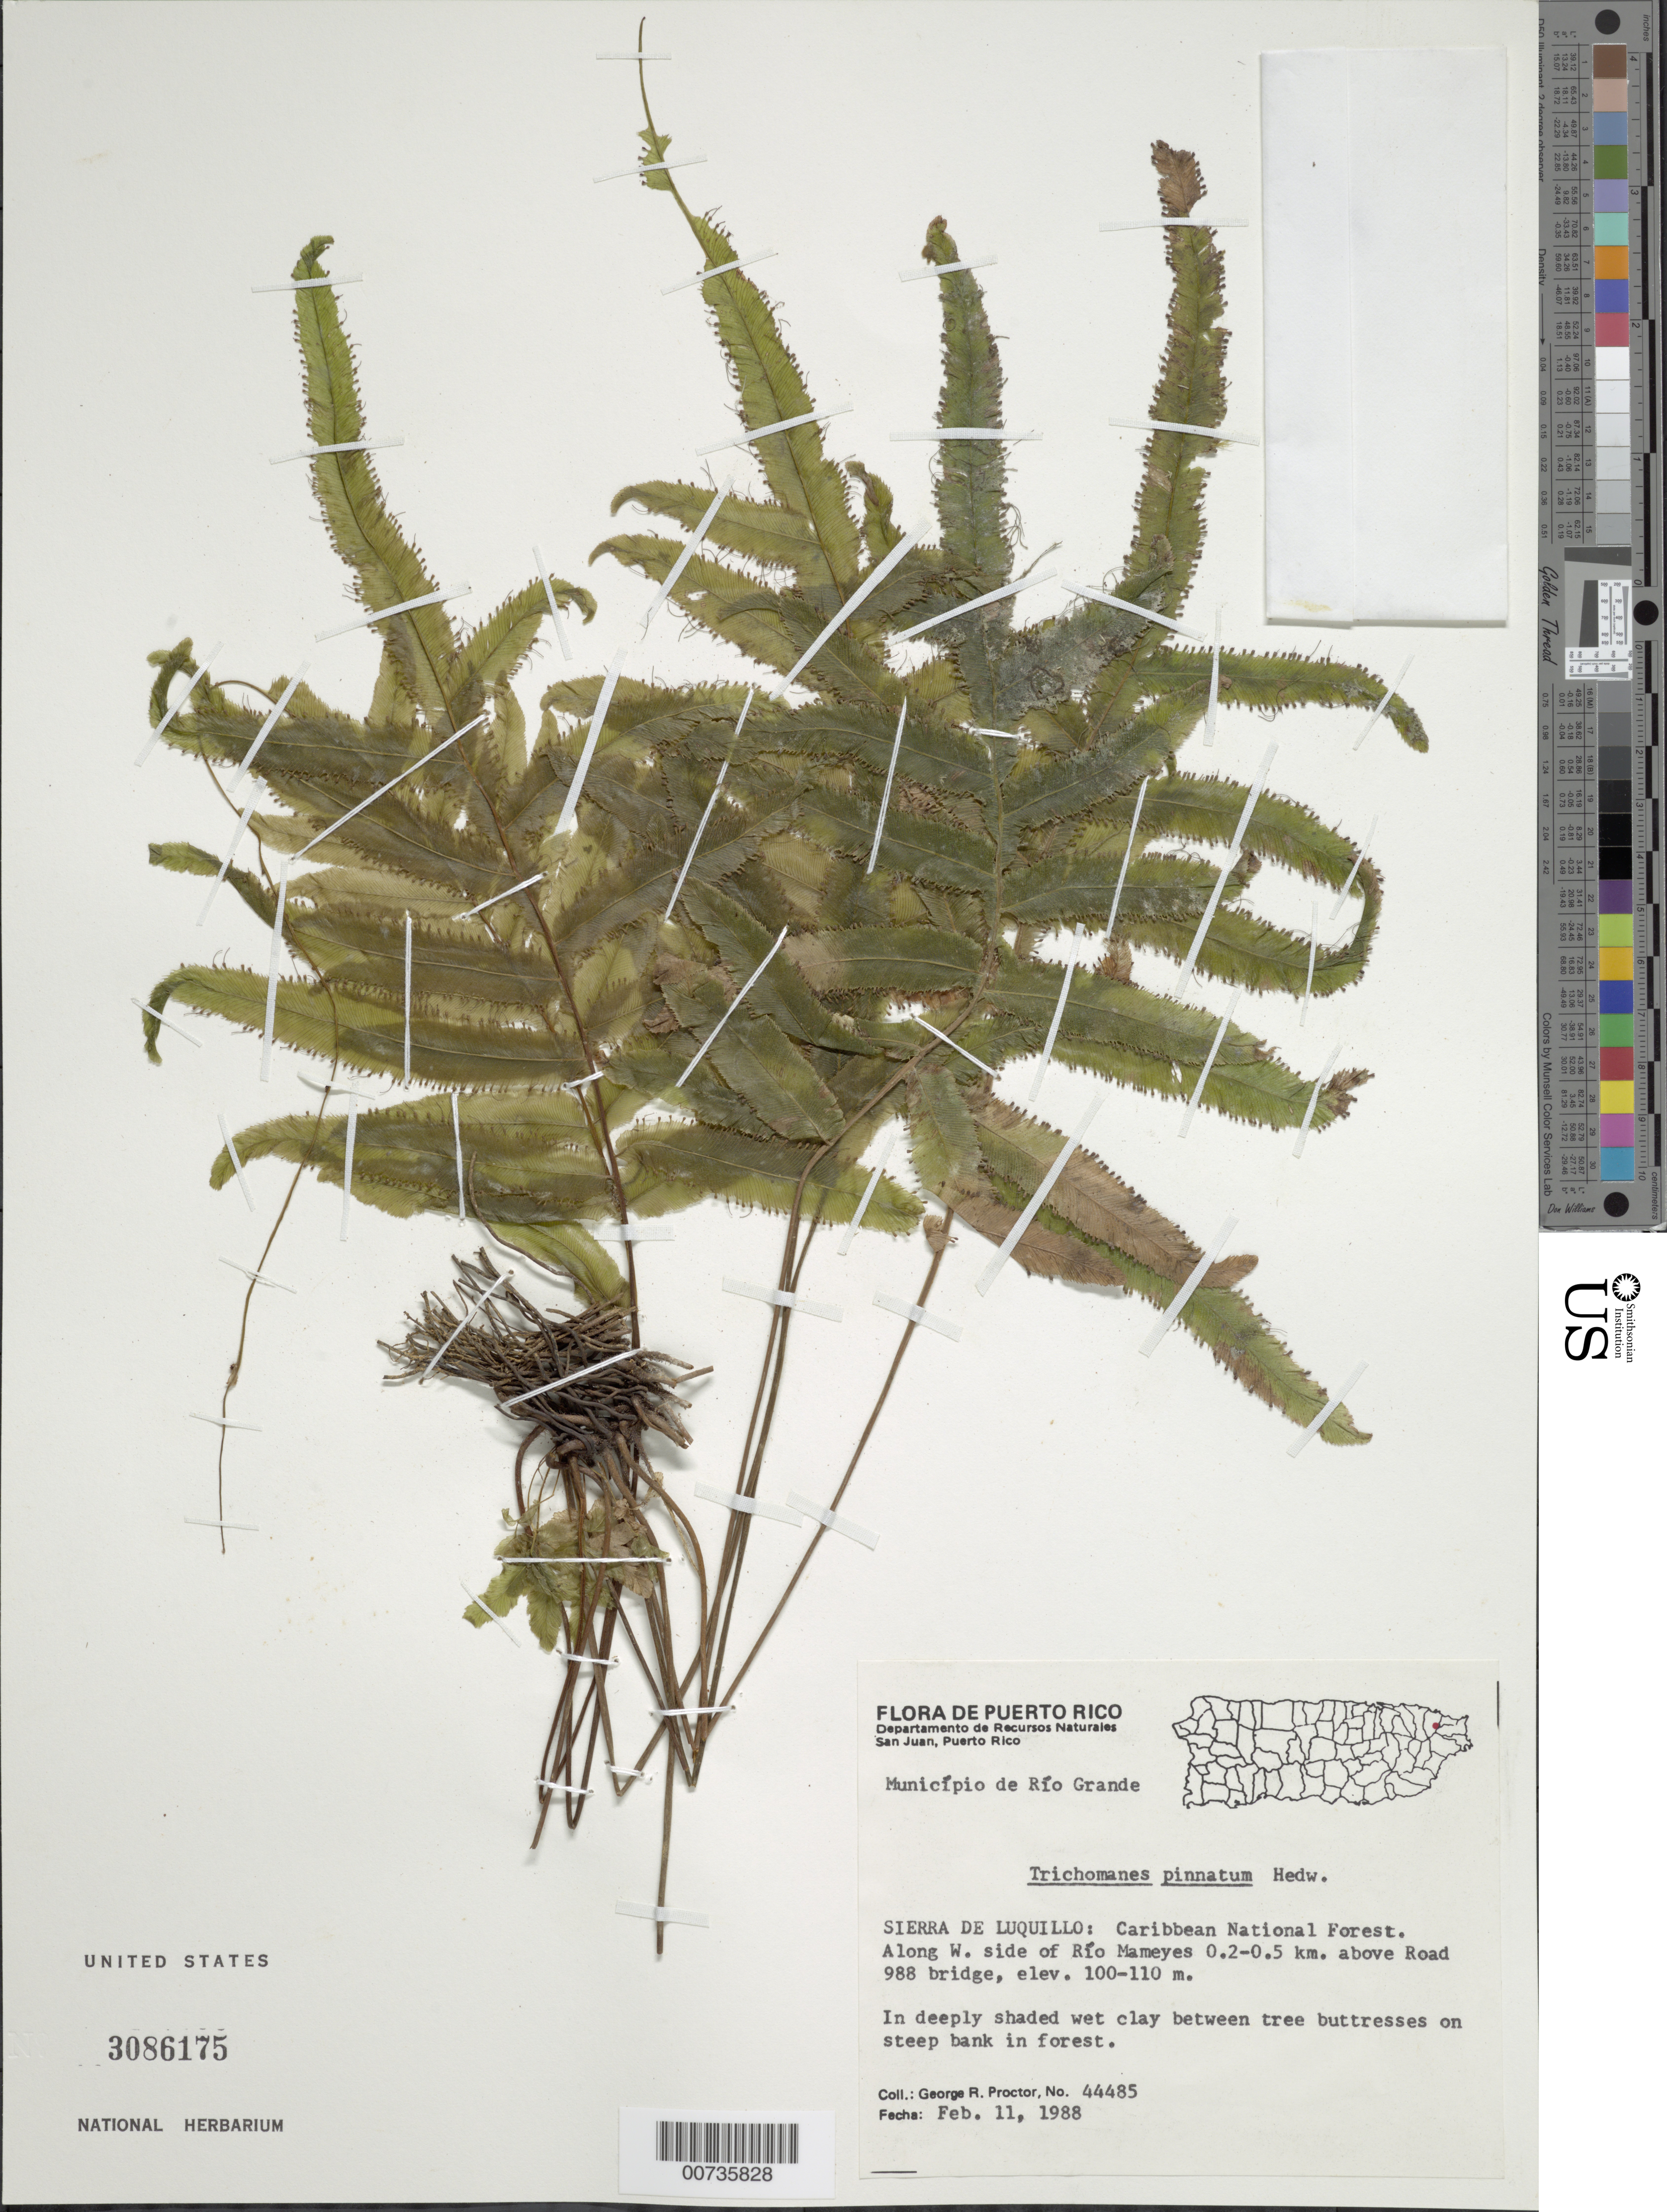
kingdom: Plantae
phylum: Tracheophyta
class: Polypodiopsida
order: Hymenophyllales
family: Hymenophyllaceae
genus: Trichomanes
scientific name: Trichomanes pinnatum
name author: Hedw.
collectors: G. R. Proctor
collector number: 44485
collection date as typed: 11 Feb 1988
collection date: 1988-02-11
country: Puerto Rico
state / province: Río Grande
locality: Mun. Río Grande, Sierra de Luquillo: Carib. Natl. Forest, along W side of Río Mameyes 0.2-0.5 km above Road 988 bridge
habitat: In deeply shaded wet clay btw tree buttresses on steep bank in forest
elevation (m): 100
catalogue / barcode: US 3086175